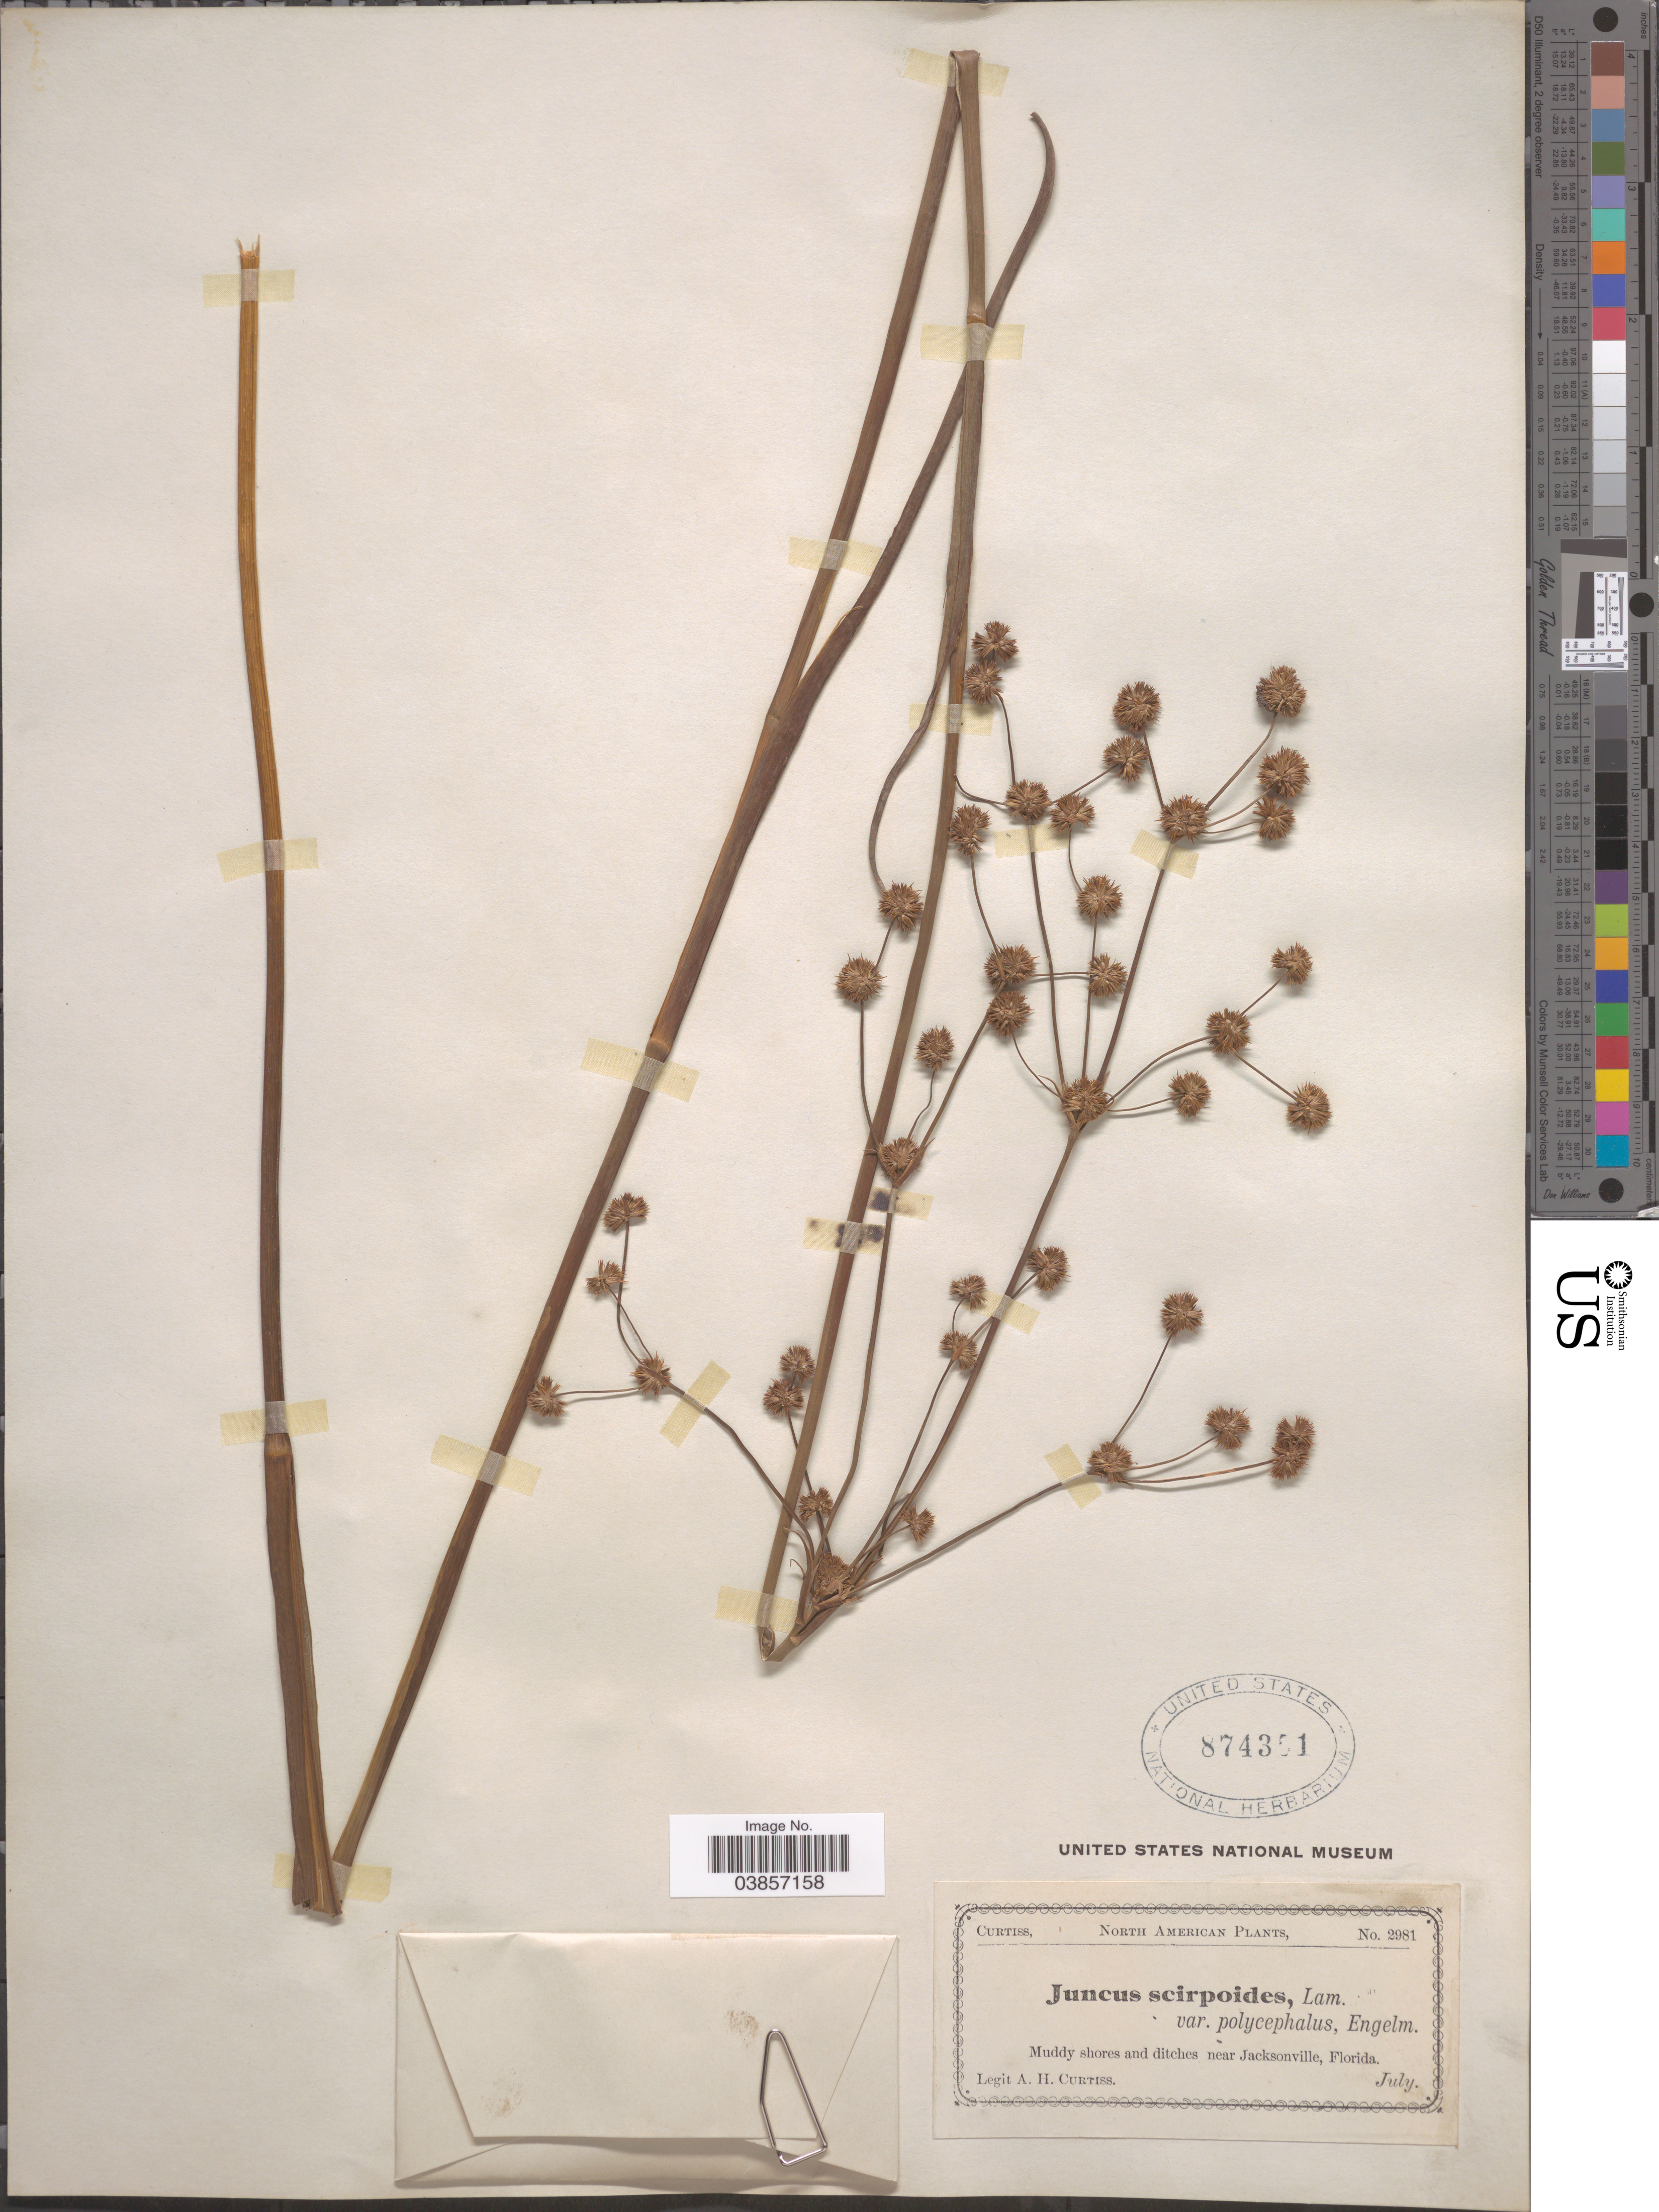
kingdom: Plantae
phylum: Tracheophyta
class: Liliopsida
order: Poales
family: Juncaceae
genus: Juncus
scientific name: Juncus scirpoides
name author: Lam.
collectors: A. H. Curtiss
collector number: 2981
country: United States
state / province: Florida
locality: Near Jacksonville.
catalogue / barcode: US 874351